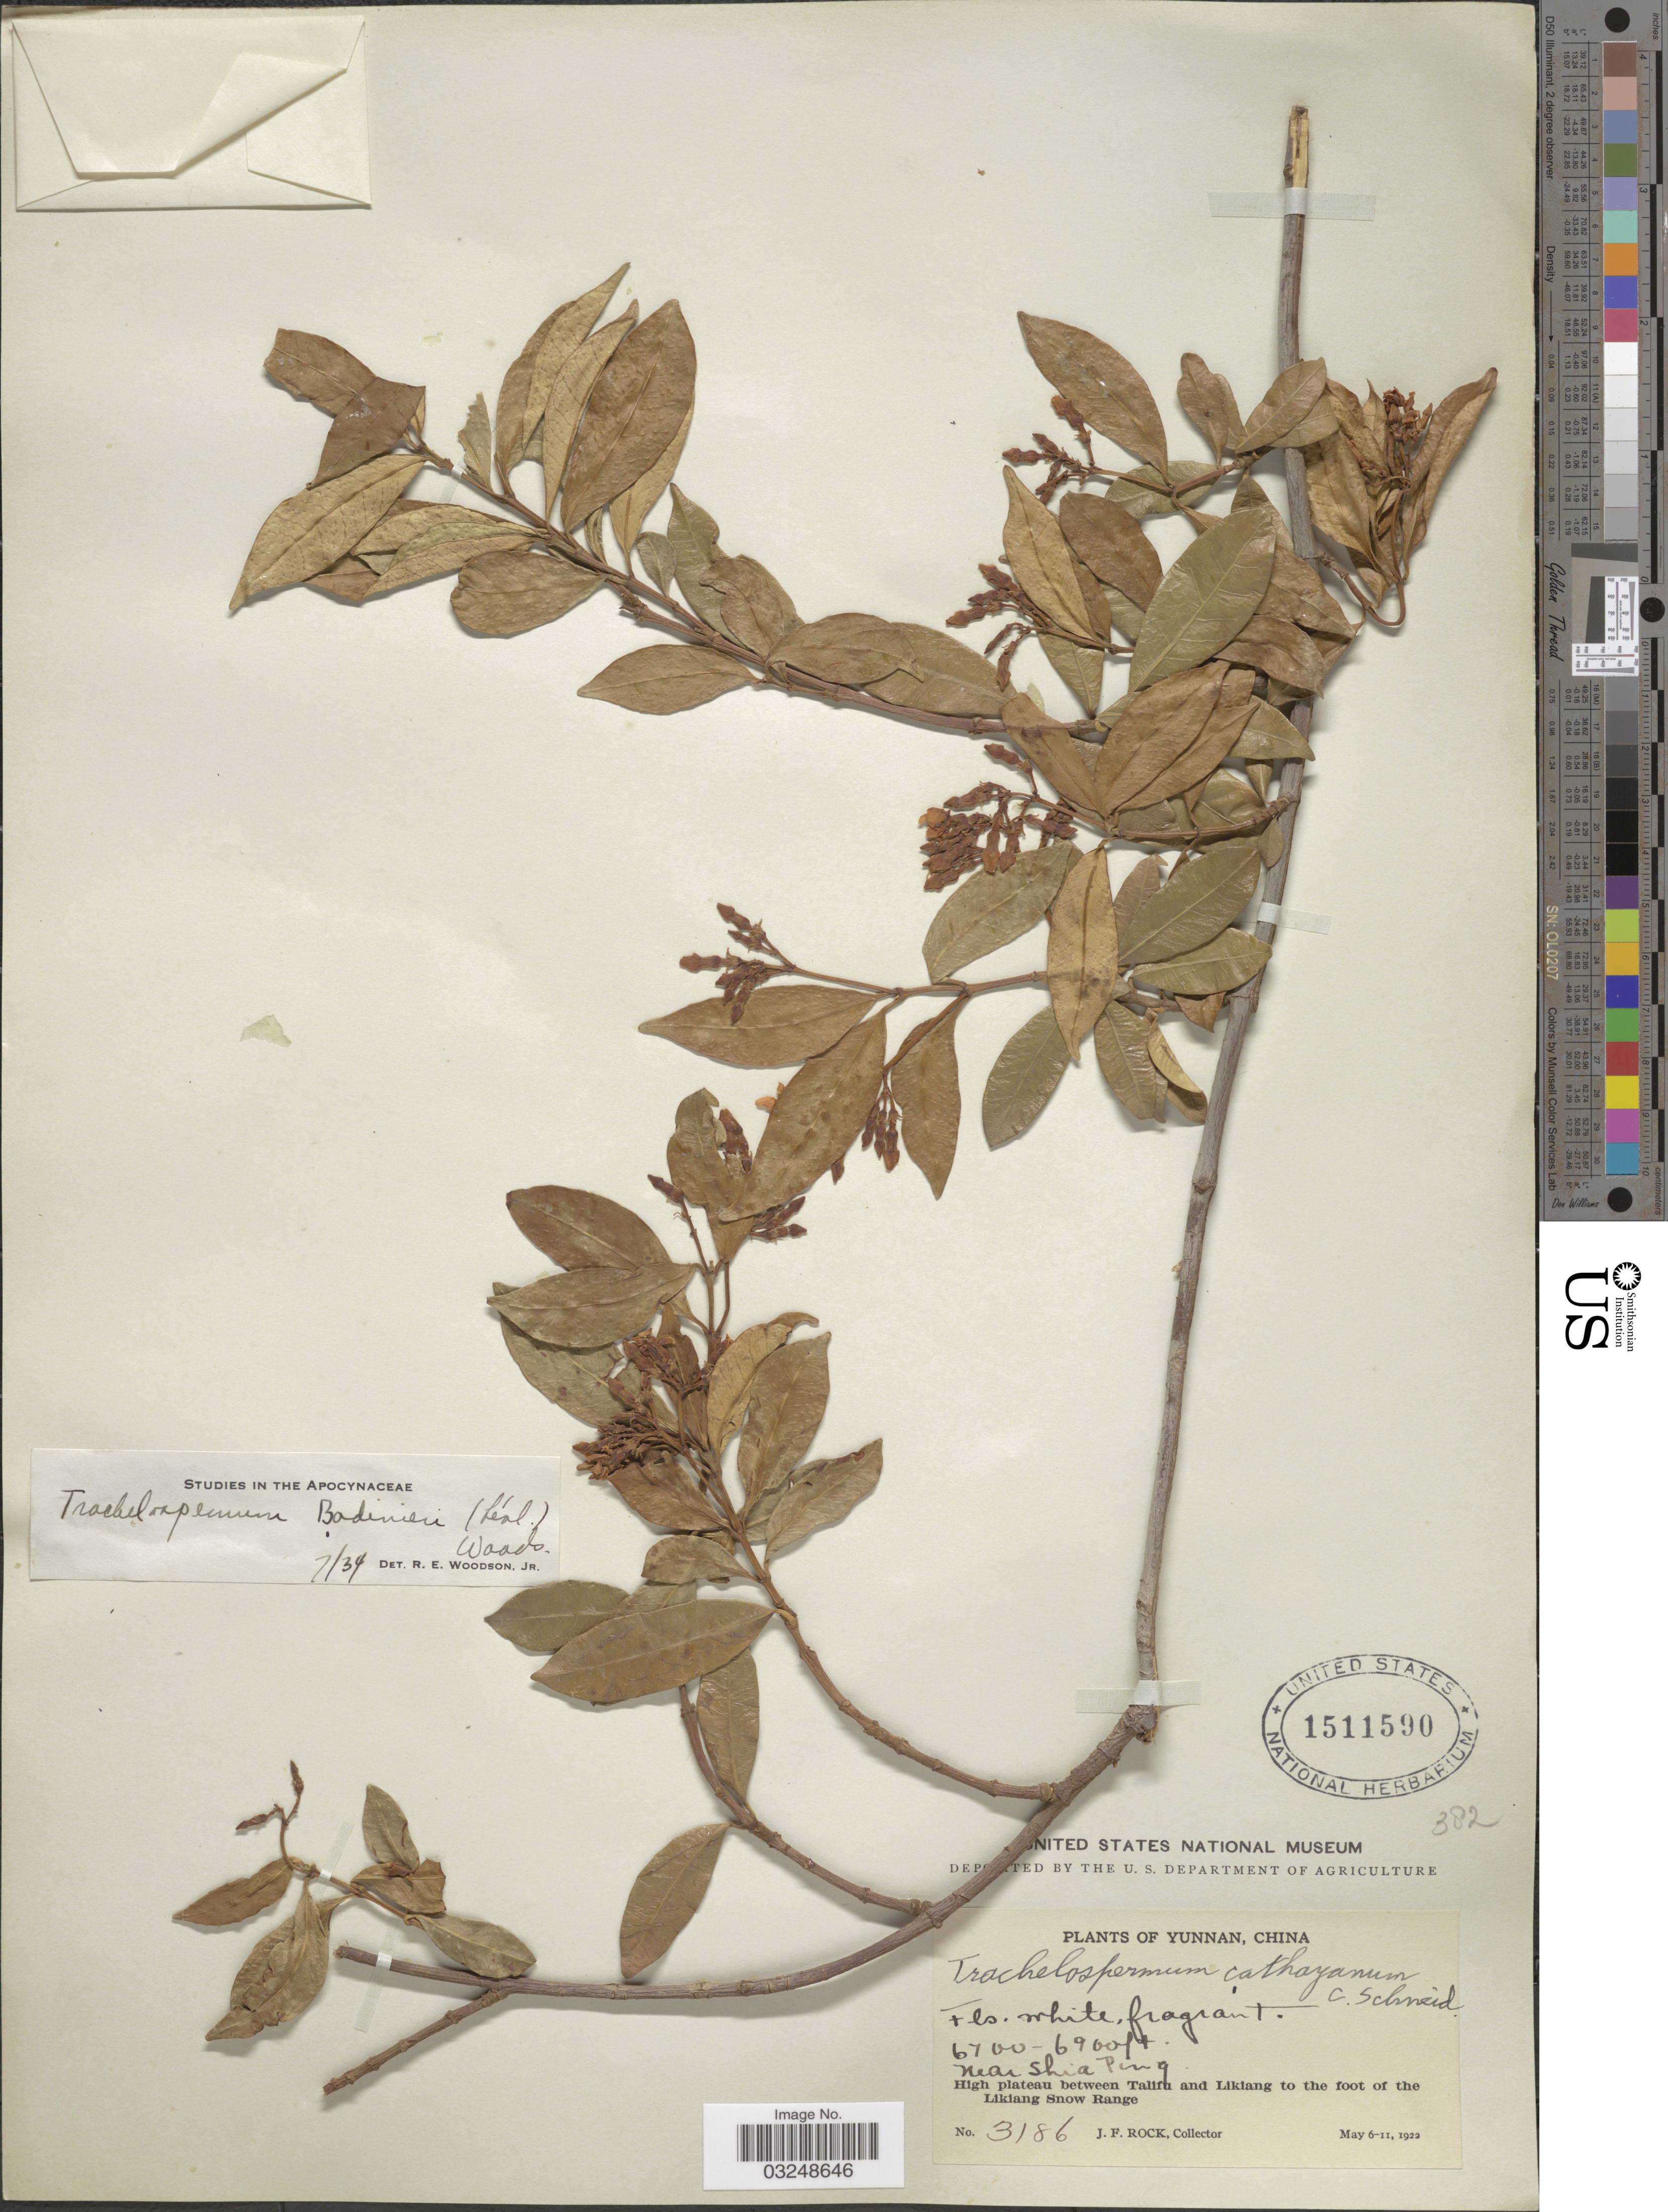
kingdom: Plantae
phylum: Tracheophyta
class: Magnoliopsida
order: Gentianales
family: Apocynaceae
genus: Trachelospermum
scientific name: Trachelospermum bodinieri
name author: (H. Lév.) Woodson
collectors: J. Rock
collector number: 3186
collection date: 1922-05-06/1922-05-11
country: China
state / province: Yunnan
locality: Near Shia Ping, High plateau between Talifu and Likiang to the foot of the Likiang Snow Range.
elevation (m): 2042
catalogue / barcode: US 1511590